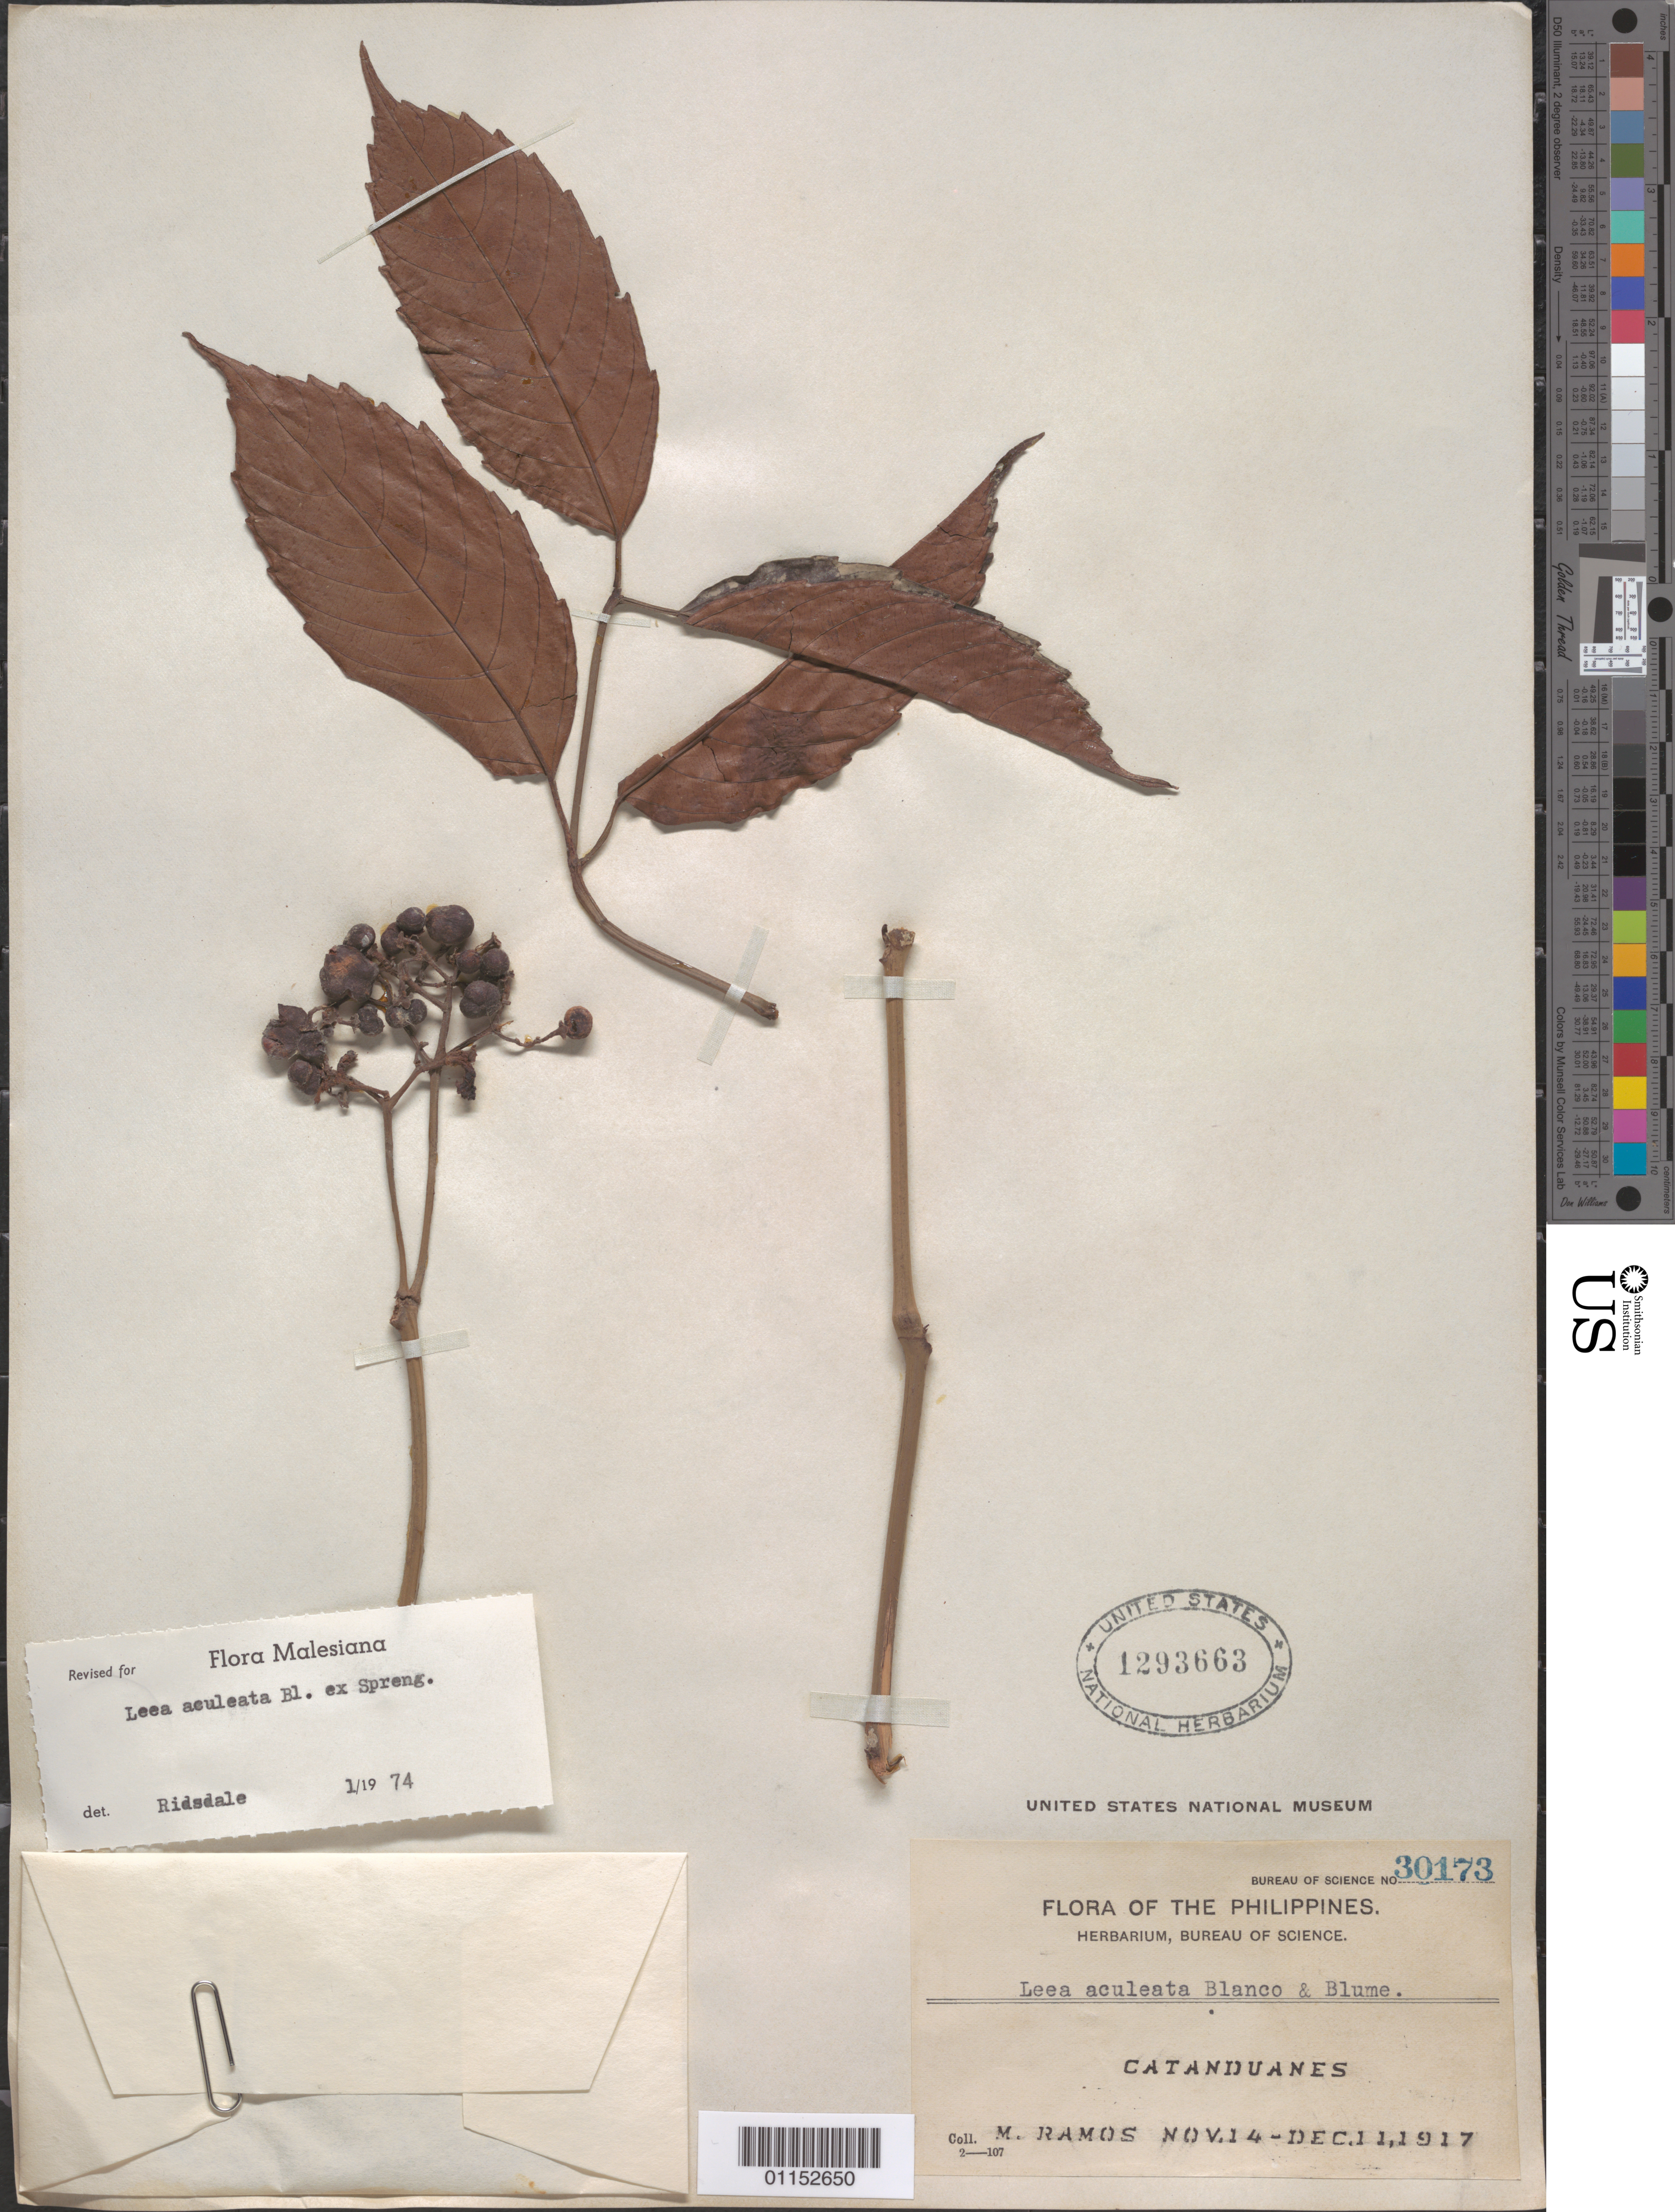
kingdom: Plantae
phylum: Tracheophyta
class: Magnoliopsida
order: Vitales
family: Vitaceae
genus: Leea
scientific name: Leea aculeata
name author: Blume ex Spreng.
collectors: M. Ramos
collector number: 30173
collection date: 1917-11-14/1917-12-11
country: Philippines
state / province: Bicol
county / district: Catanduanes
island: Catanduanes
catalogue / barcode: US 1293663